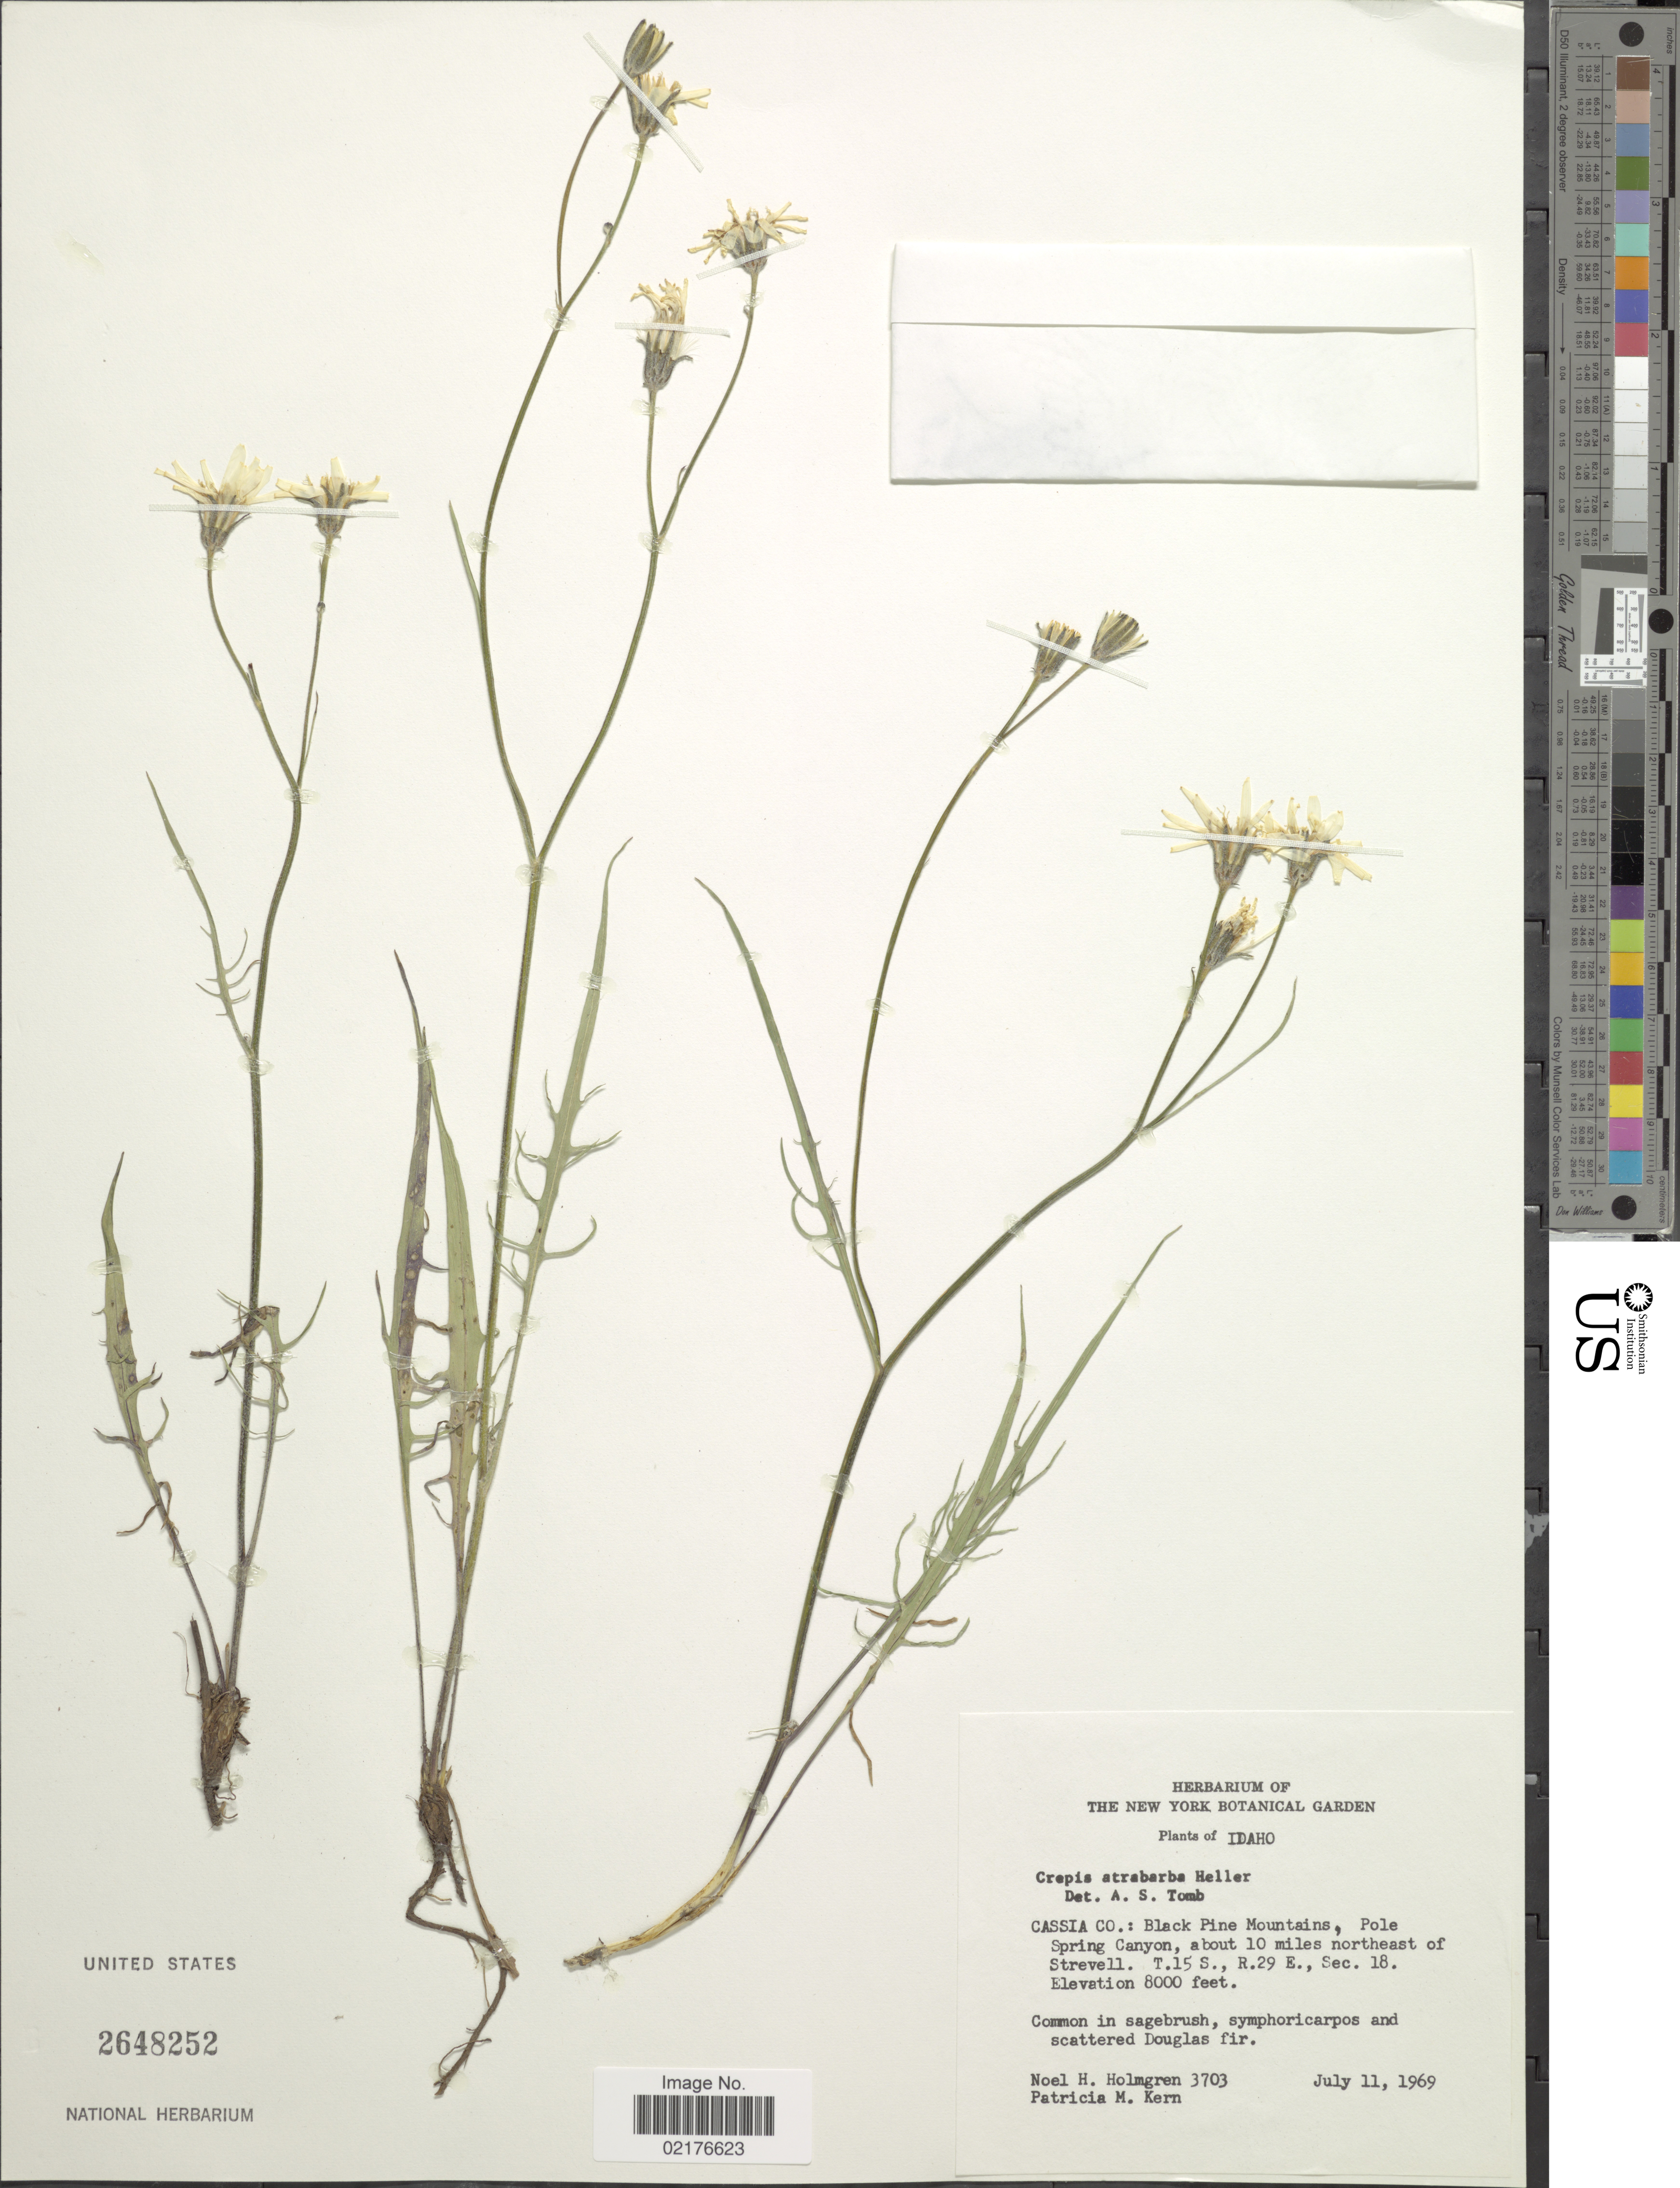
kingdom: Plantae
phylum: Tracheophyta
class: Magnoliopsida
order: Asterales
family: Asteraceae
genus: Crepis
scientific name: Crepis atribarba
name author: A. Heller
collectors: N. H. Holmgren & P. M. Kern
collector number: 3703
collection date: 1969-07-11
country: United States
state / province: Idaho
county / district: Cassia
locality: Black Pine Mountain, Pole Spring Canyon, about 10 miles northeast of Strevell, T.15S, R.29 E., Sec. 18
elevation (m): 2438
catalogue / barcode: US 2648252